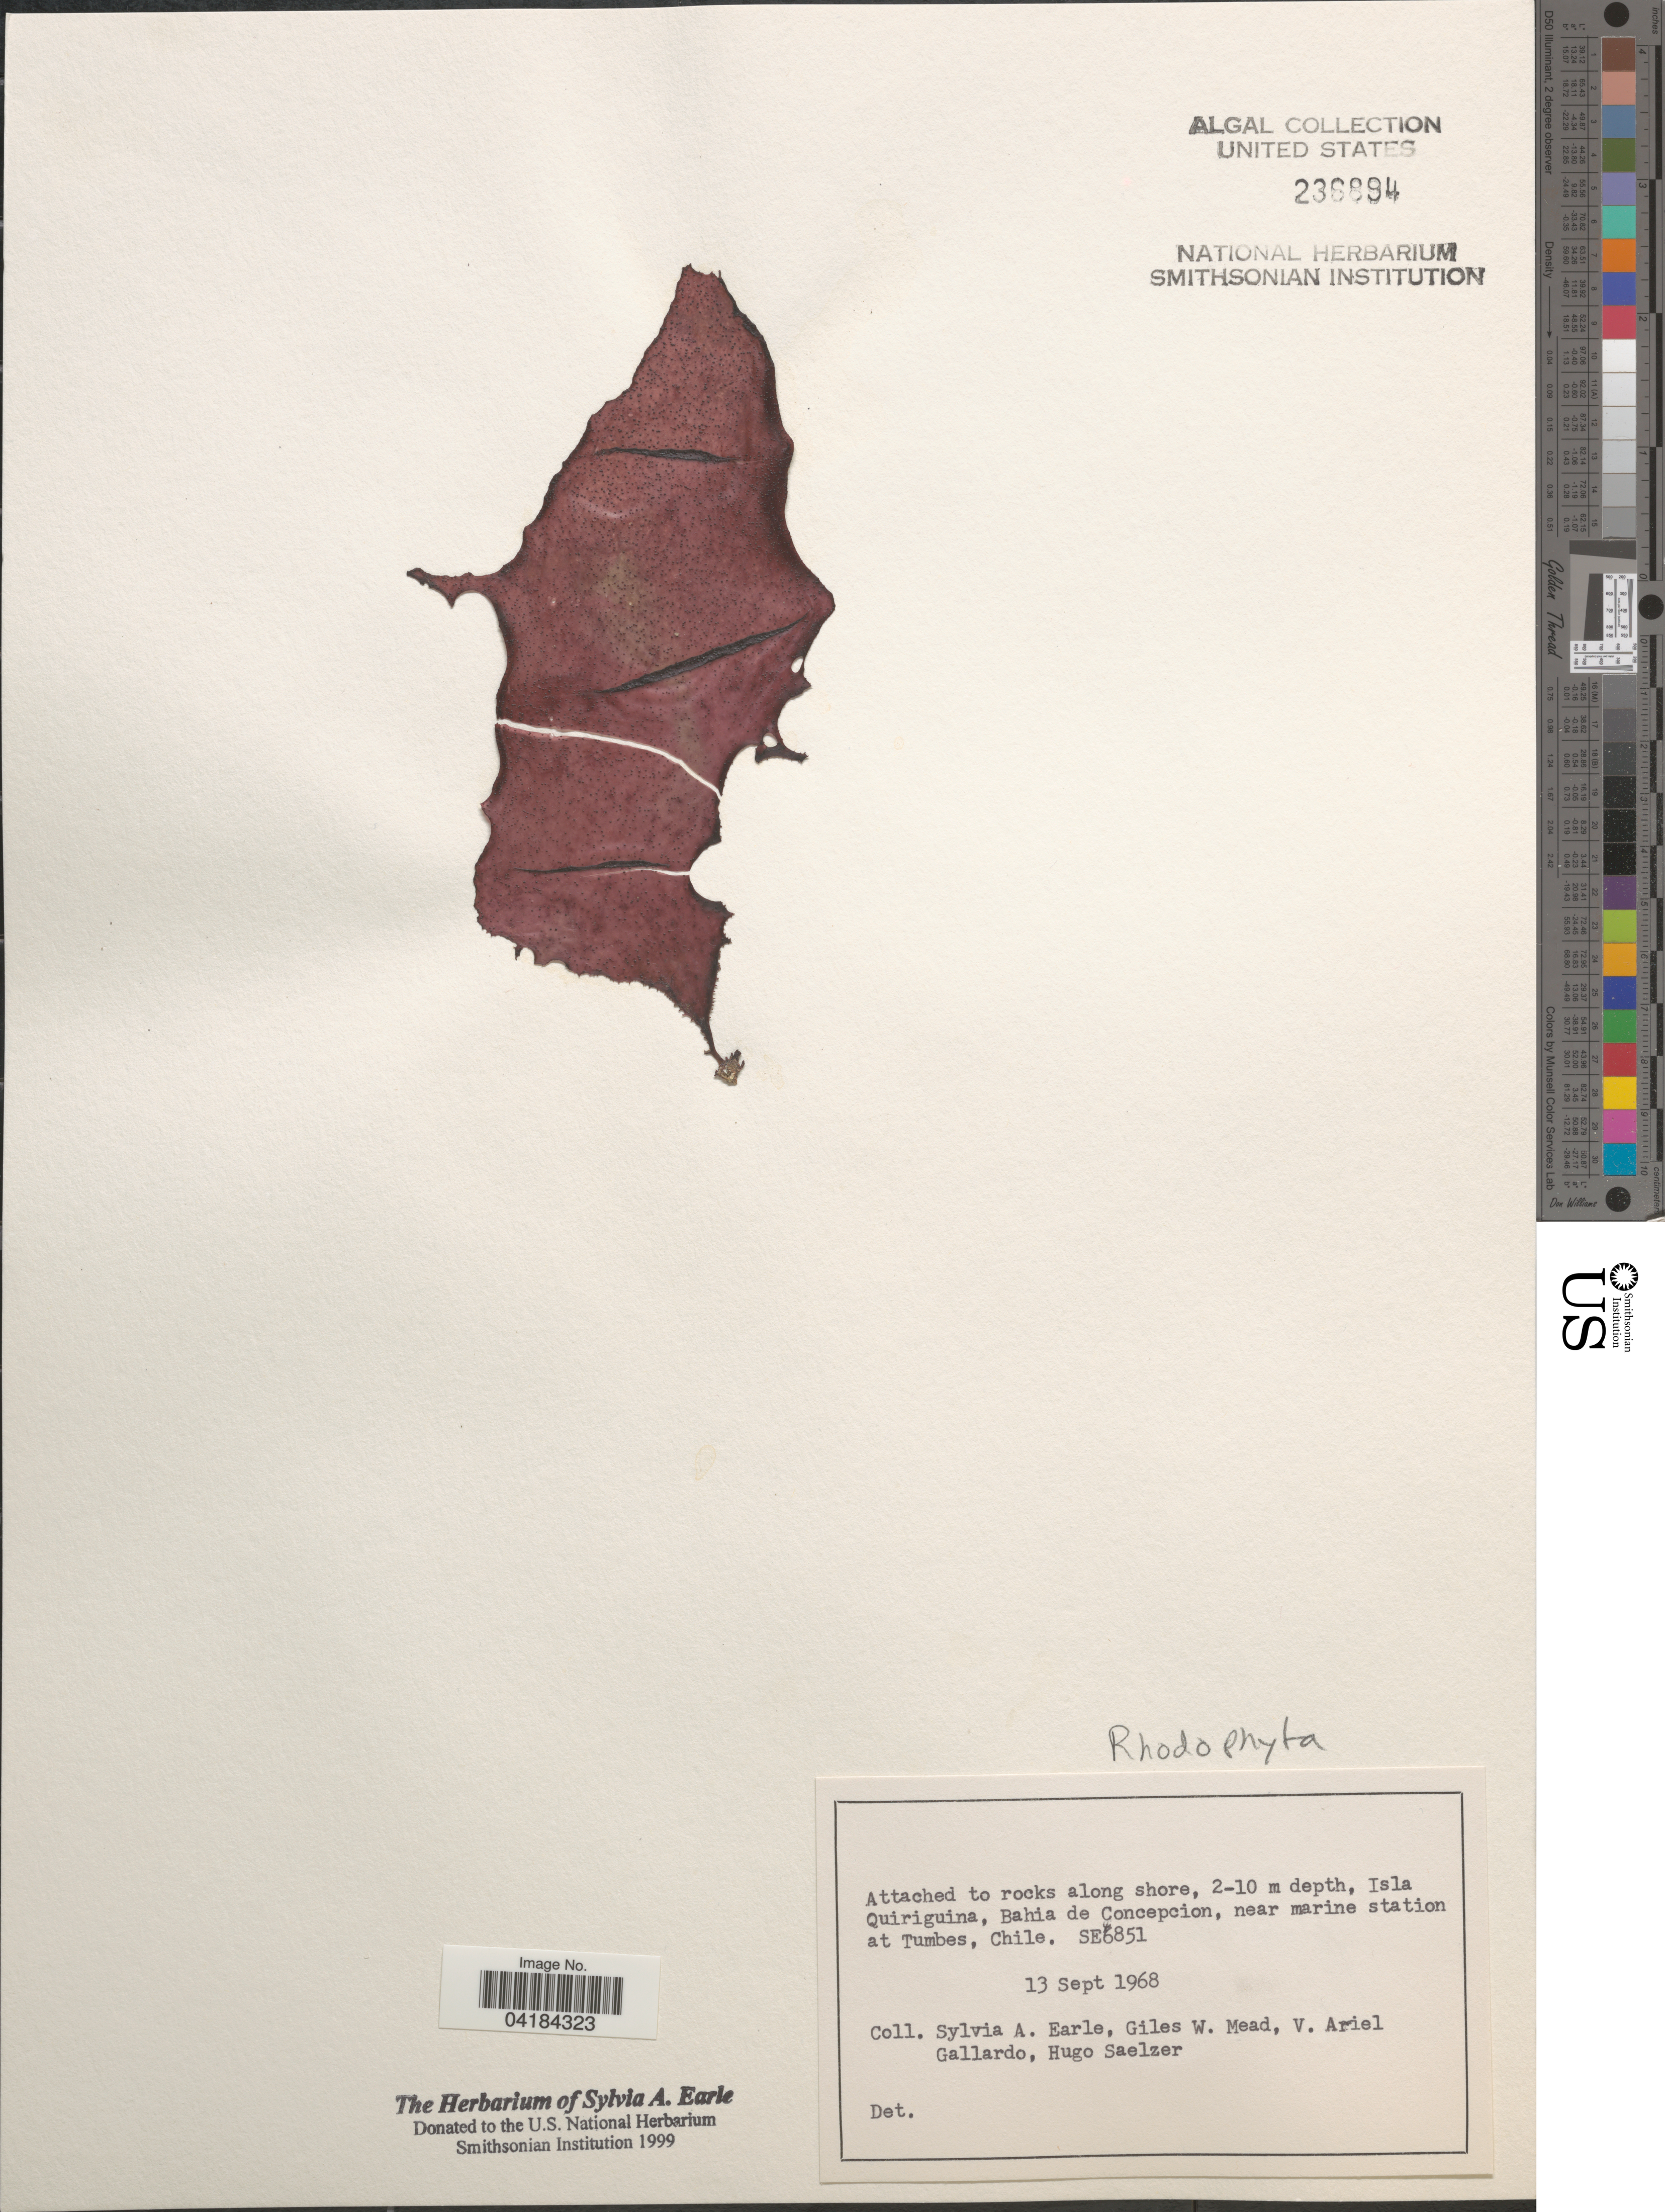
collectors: S. A. Earle, G. W. Mead, V. Gallardo & H. Saelzer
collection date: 1968-09-13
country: Chile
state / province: Bio-Bío (VIII)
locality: Isla Quiriguina [ = Quiriquina], Bahia de Concepcion, near marine station at Tumbes. SE6851.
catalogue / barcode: US 236894